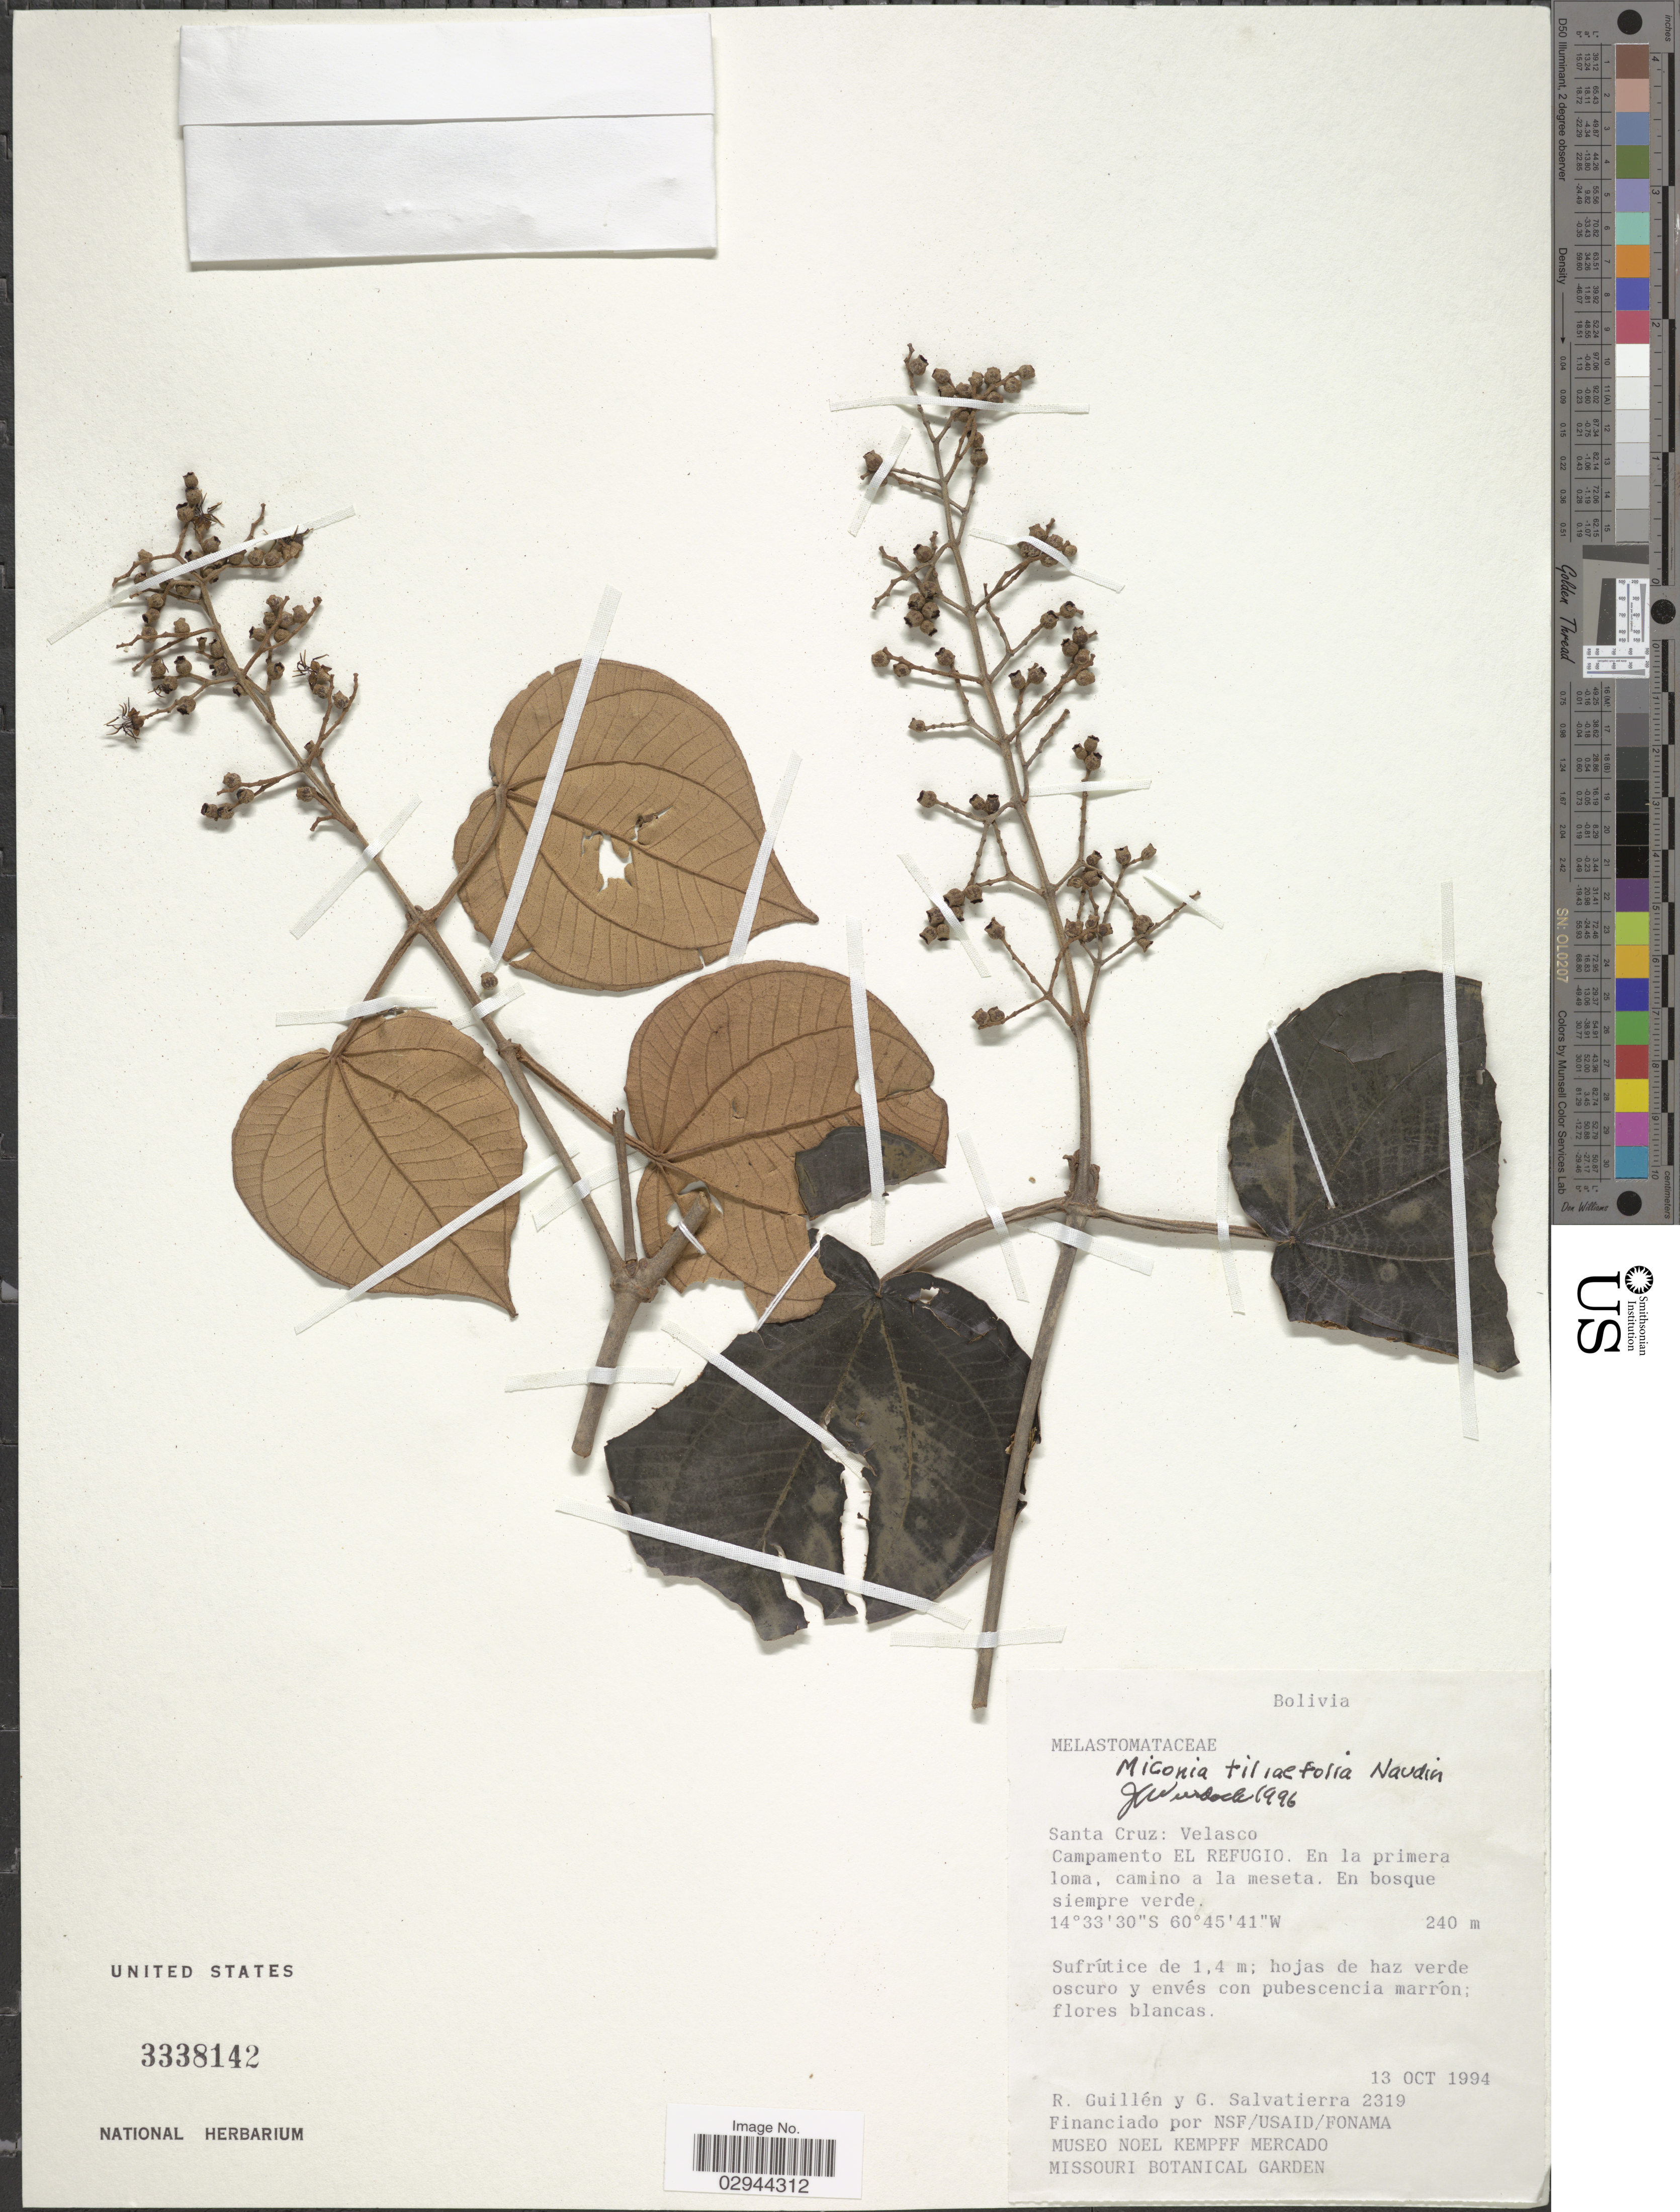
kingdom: Plantae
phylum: Tracheophyta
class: Magnoliopsida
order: Myrtales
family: Melastomataceae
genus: Miconia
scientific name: Miconia tiliifolia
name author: Naudin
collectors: R. Guillen & G. Salvatierra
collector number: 2319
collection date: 1994-10-13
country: Bolivia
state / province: Santa Cruz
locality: Velasco. Campamento El Refugio. En la primera loma, camino a la meseta.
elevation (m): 240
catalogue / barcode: US 3338142